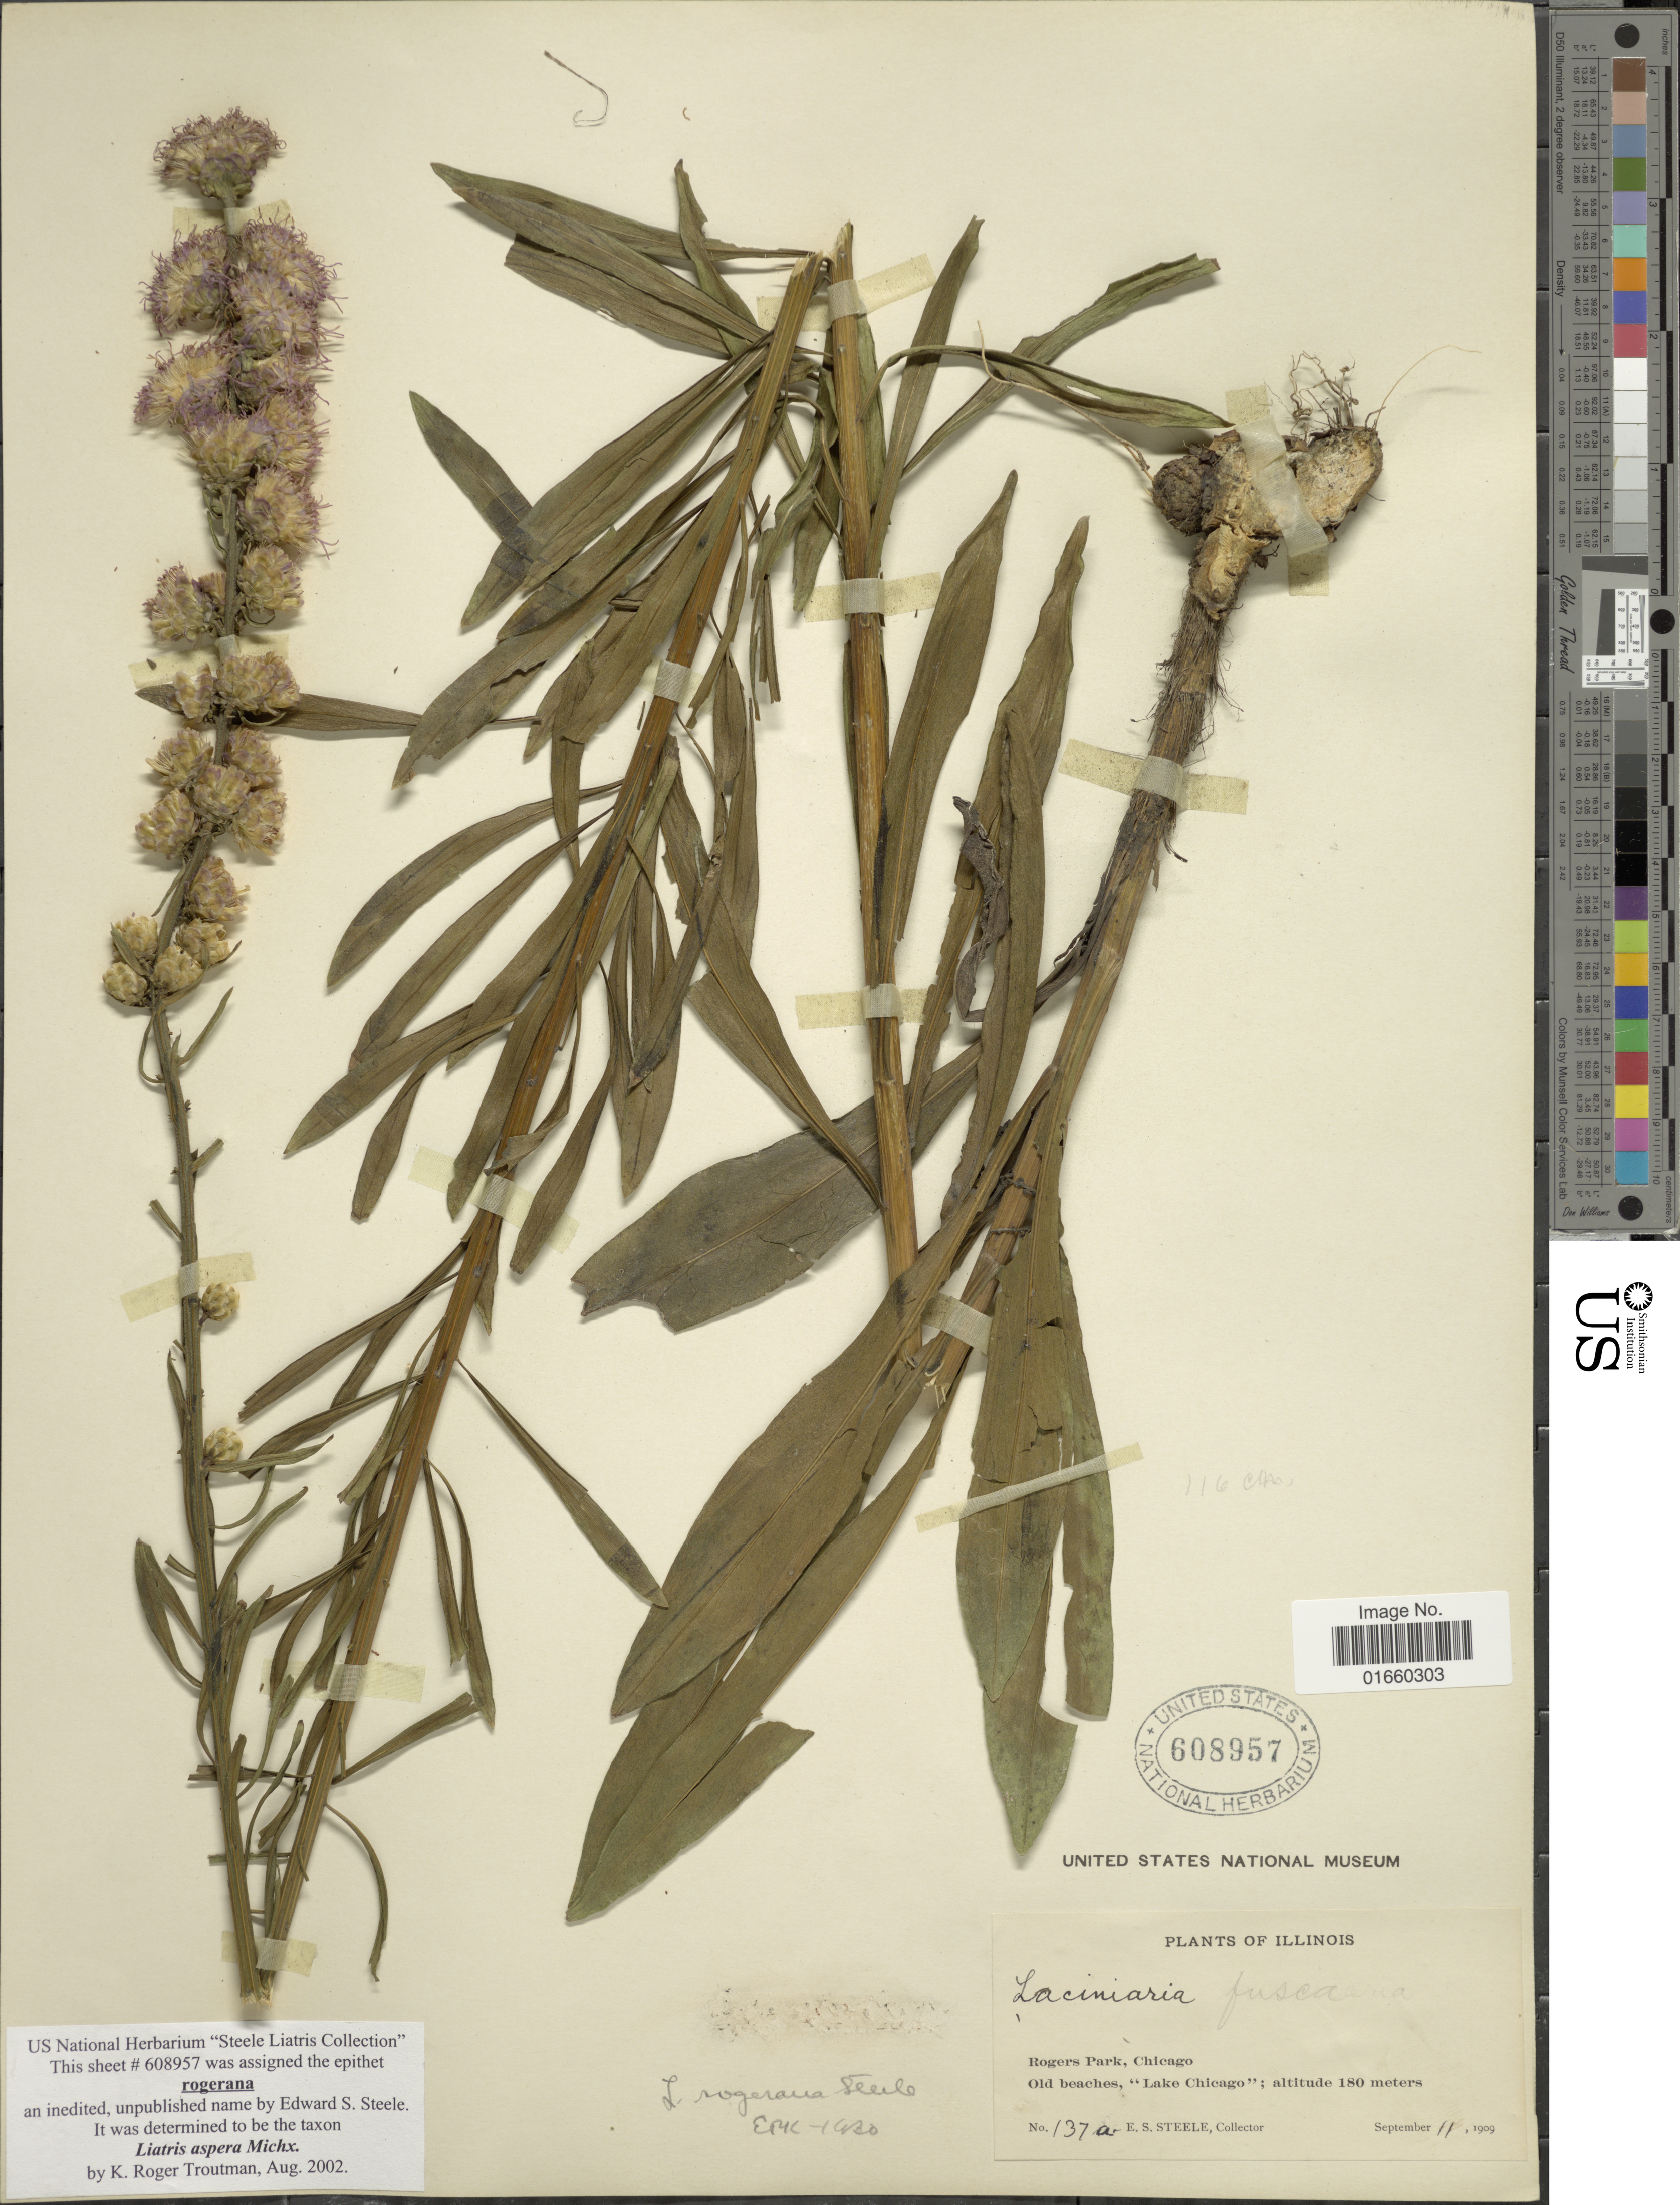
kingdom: Plantae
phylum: Tracheophyta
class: Magnoliopsida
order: Asterales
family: Asteraceae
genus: Liatris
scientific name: Liatris aspera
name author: Michx.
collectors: E. Steele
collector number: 137a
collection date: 1909-09-11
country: United States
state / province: Illinois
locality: Rogers Park, Chicago, Old beaches, "Lake Chicago"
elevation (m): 180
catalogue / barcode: US 608957